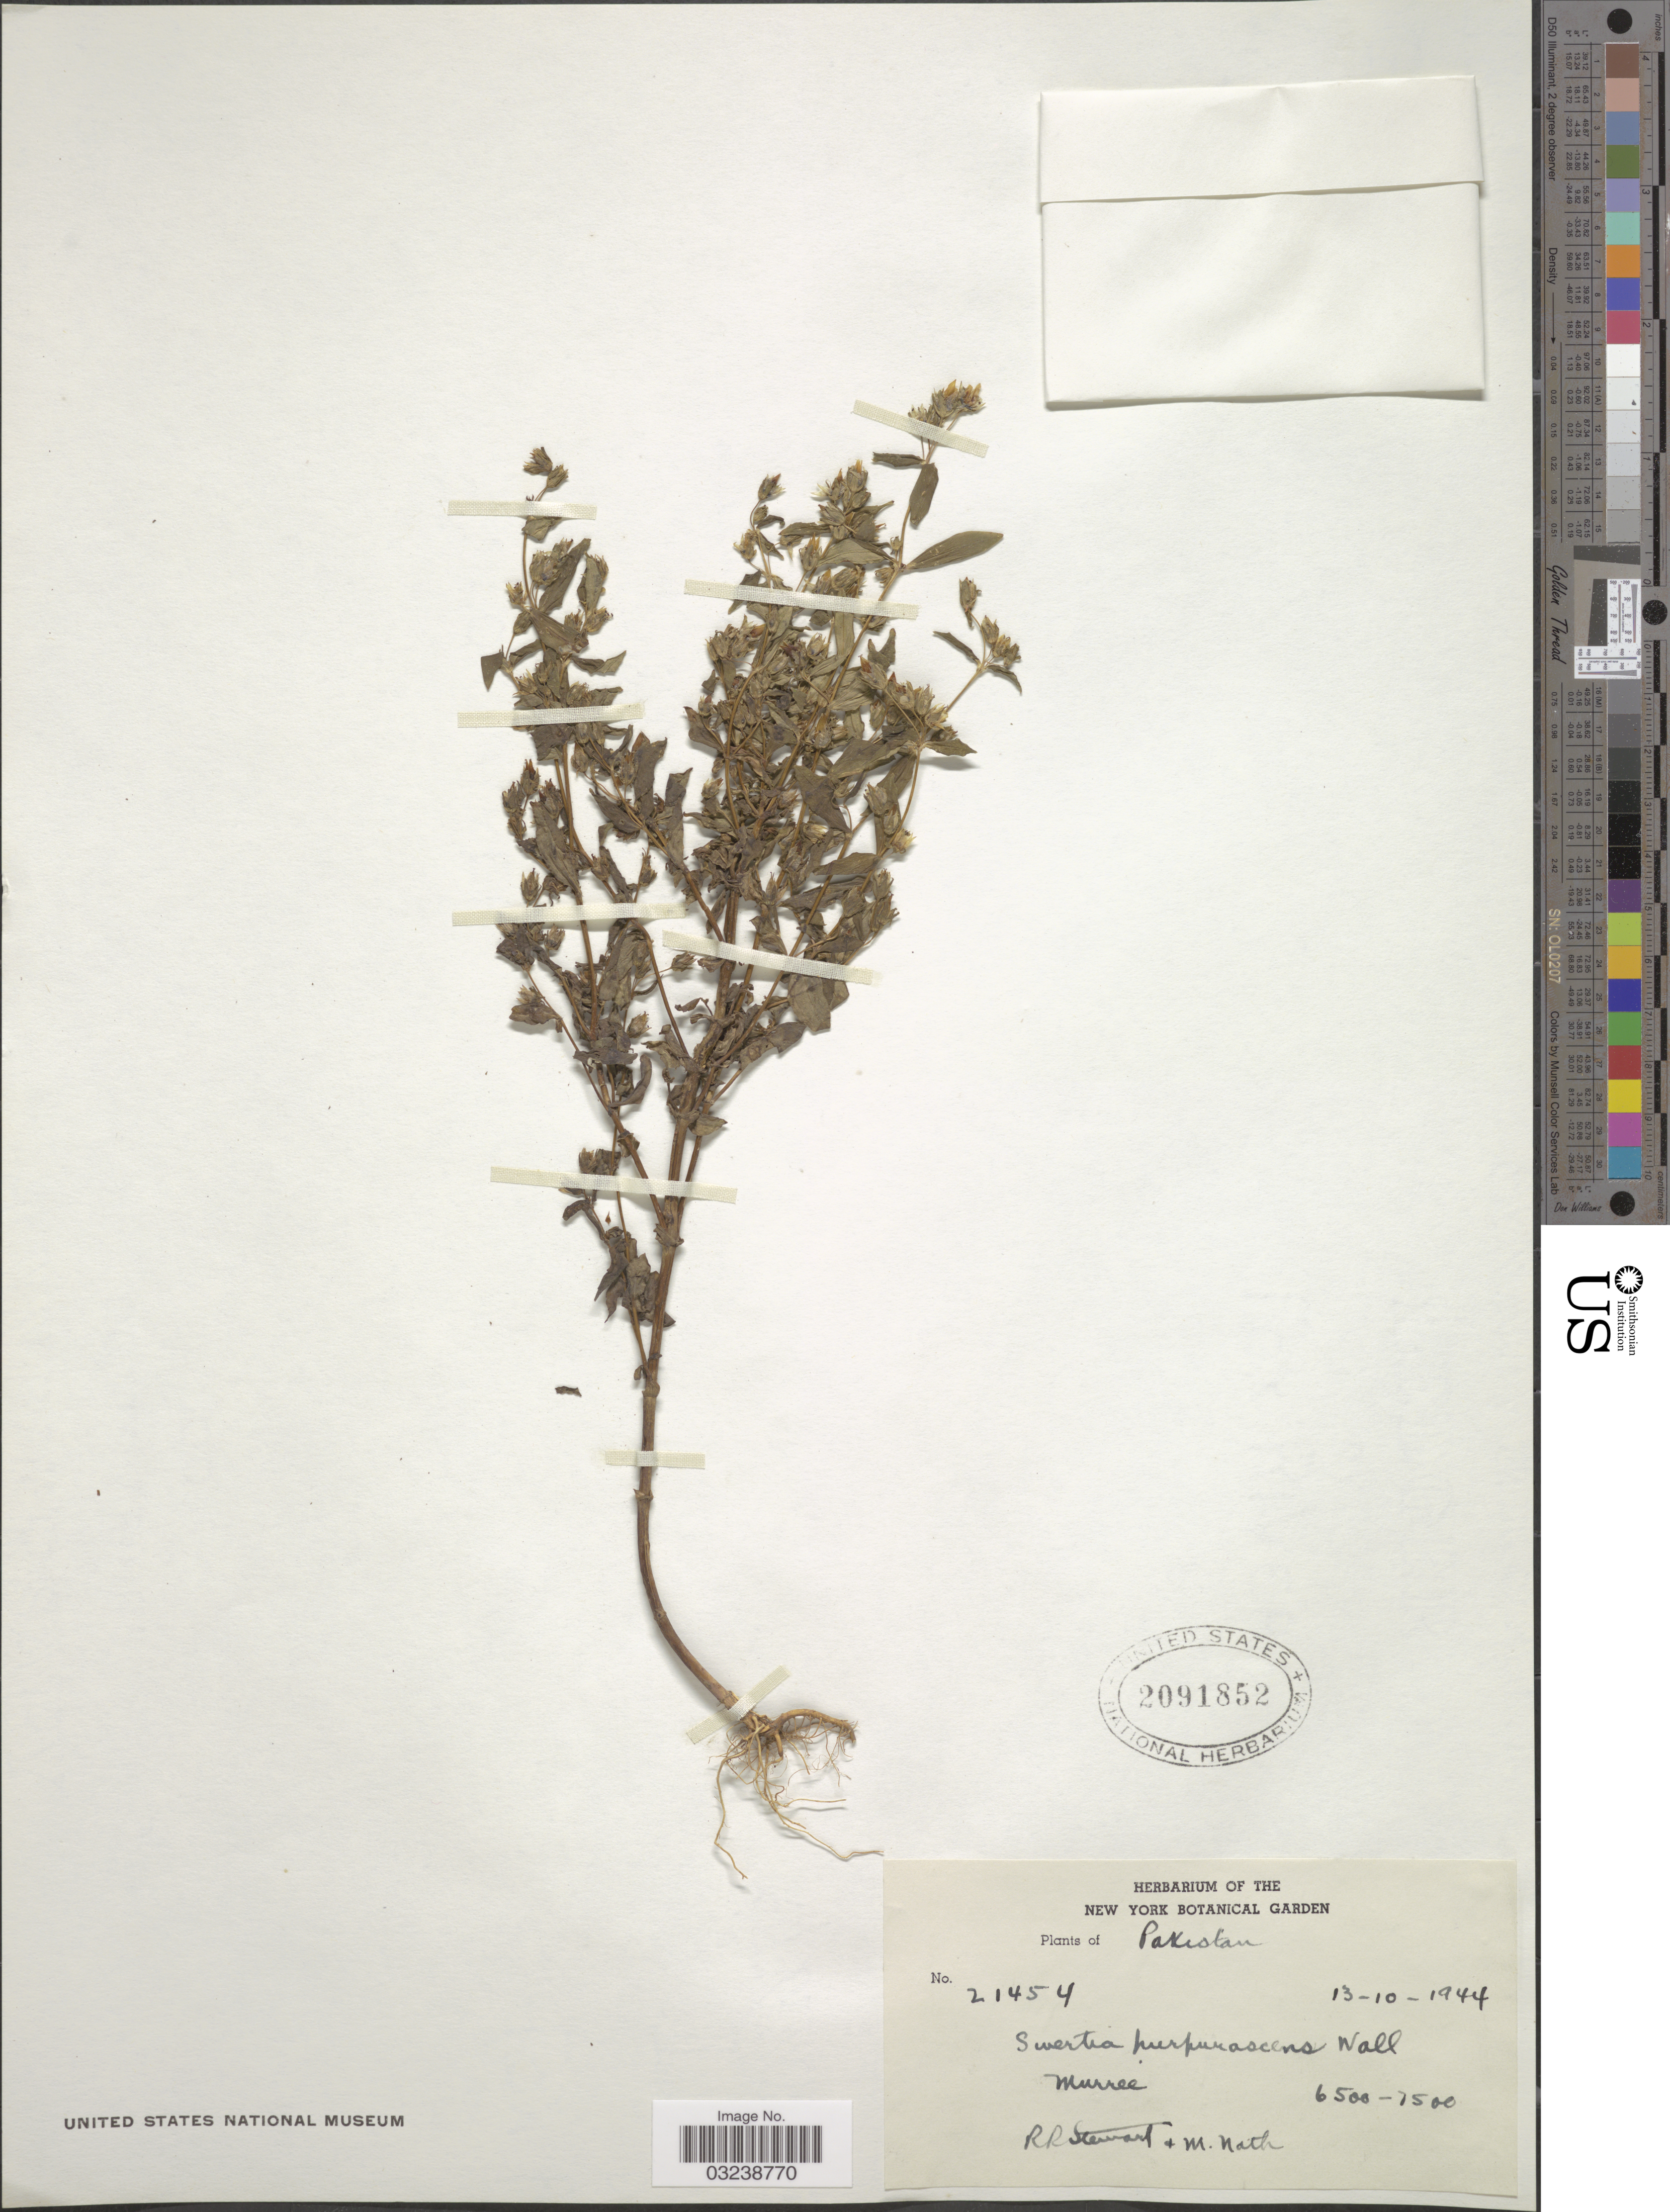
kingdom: Plantae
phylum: Tracheophyta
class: Magnoliopsida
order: Gentianales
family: Gentianaceae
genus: Swertia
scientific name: Swertia purpurascens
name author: Boiss.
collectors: R. Stewart & M. Nath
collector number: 21454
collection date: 1944-10-13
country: Pakistan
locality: Murree.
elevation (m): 1981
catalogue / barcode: US 2091852